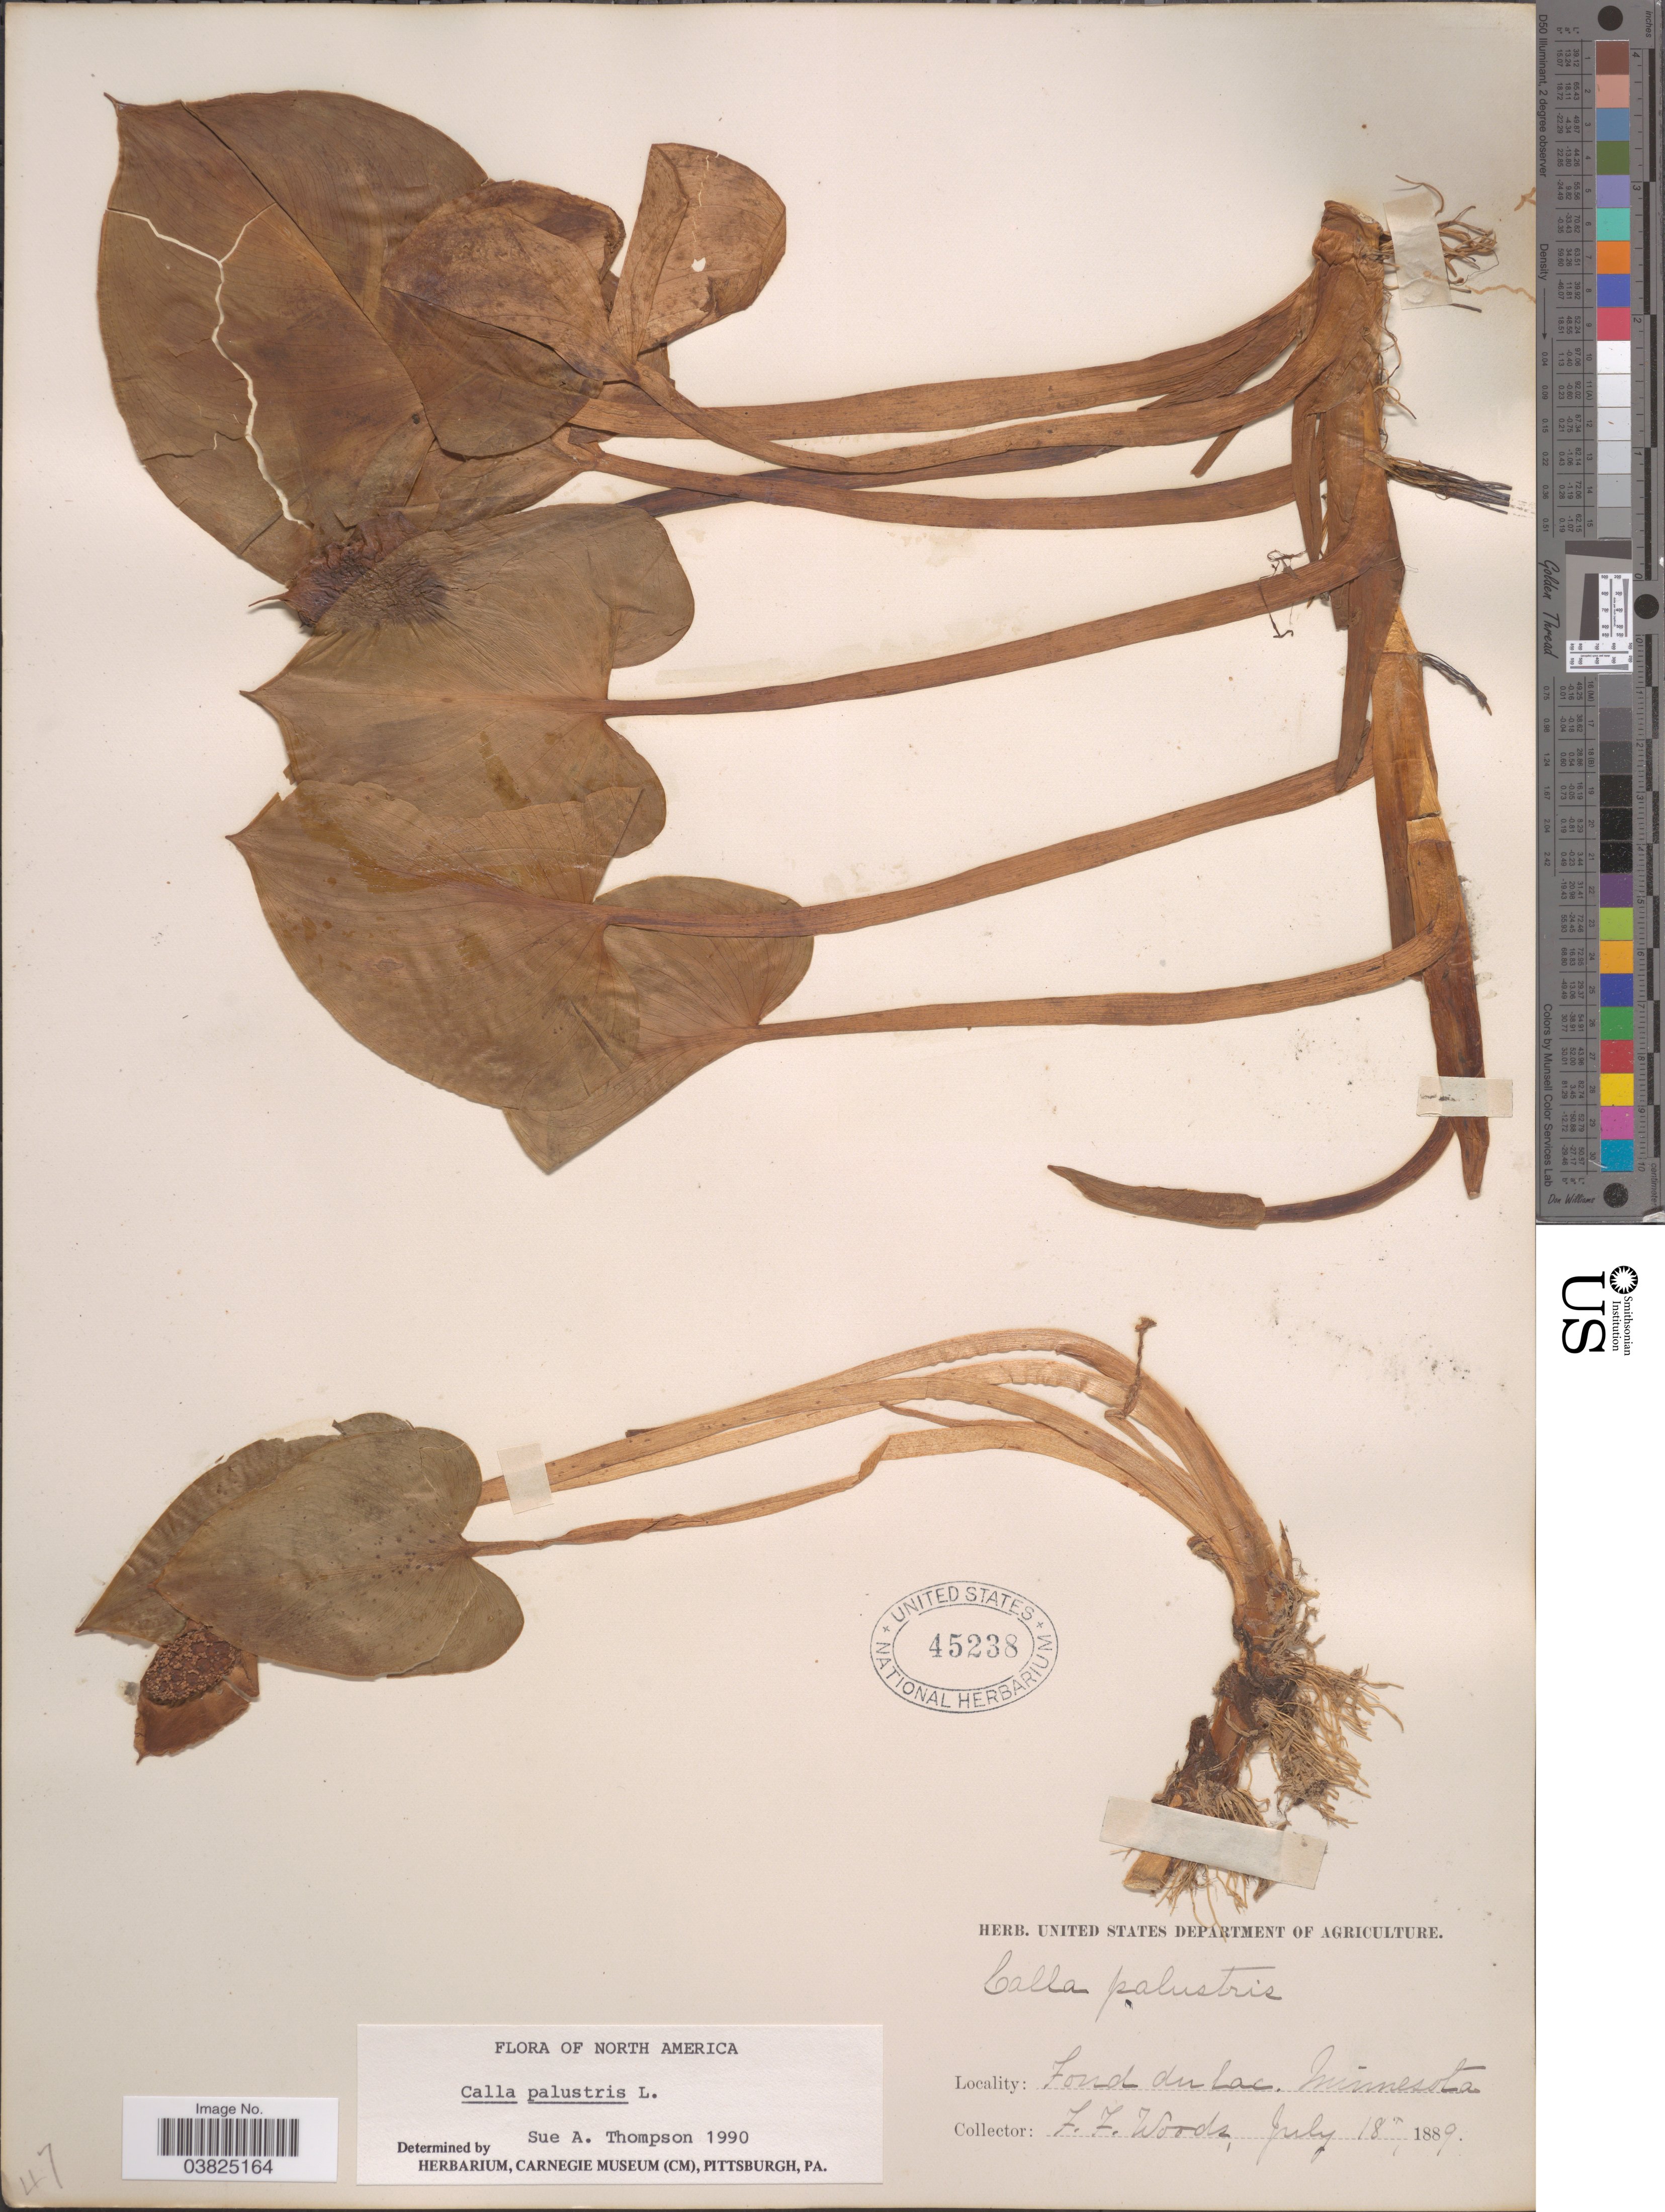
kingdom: Plantae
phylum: Tracheophyta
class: Liliopsida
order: Alismatales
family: Araceae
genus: Calla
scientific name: Calla palustris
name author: L.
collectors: F. Woods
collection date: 1889-07-18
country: United States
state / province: Minnesota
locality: Fond du Lac.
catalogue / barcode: US 45238